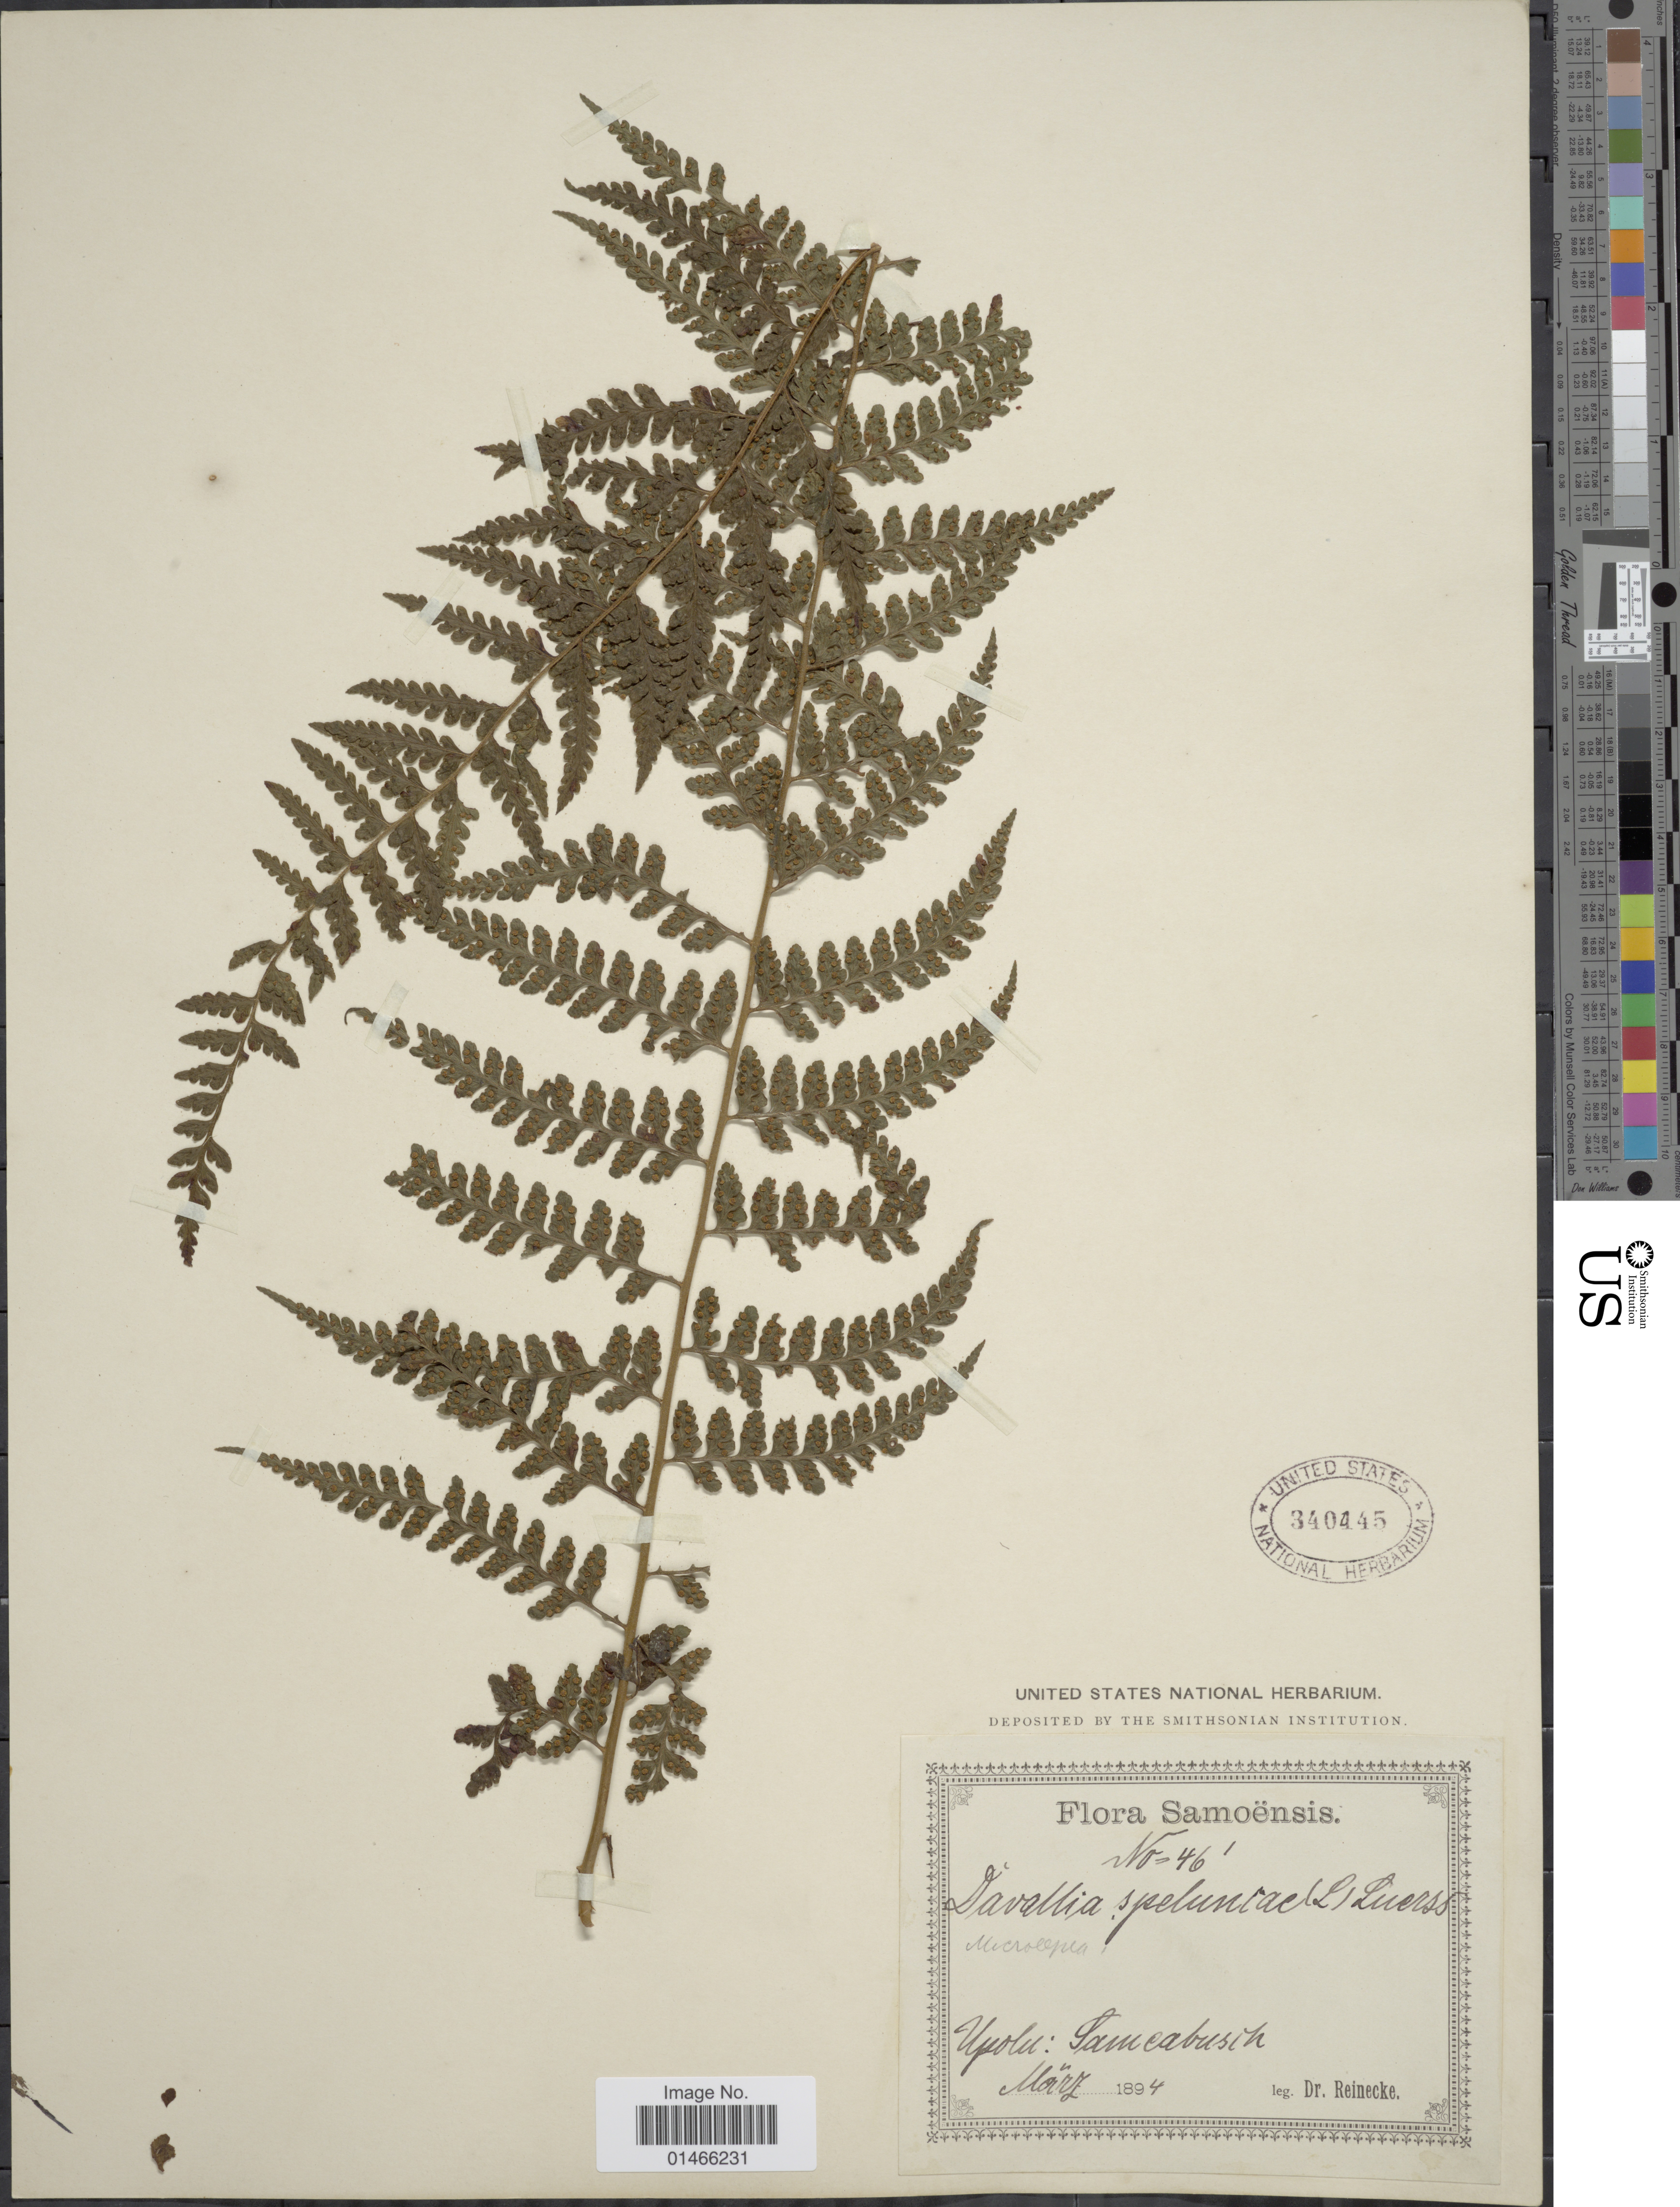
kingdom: Plantae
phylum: Tracheophyta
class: Polypodiopsida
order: Polypodiales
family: Dennstaedtiaceae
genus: Microlepia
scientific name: Microlepia speluncae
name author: (L.) T. Moore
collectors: -- Reinecke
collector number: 46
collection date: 1894-03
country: Samoa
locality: Upolu: Samcabusih. Flora Samoensis. [interpreted]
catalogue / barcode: US 340445